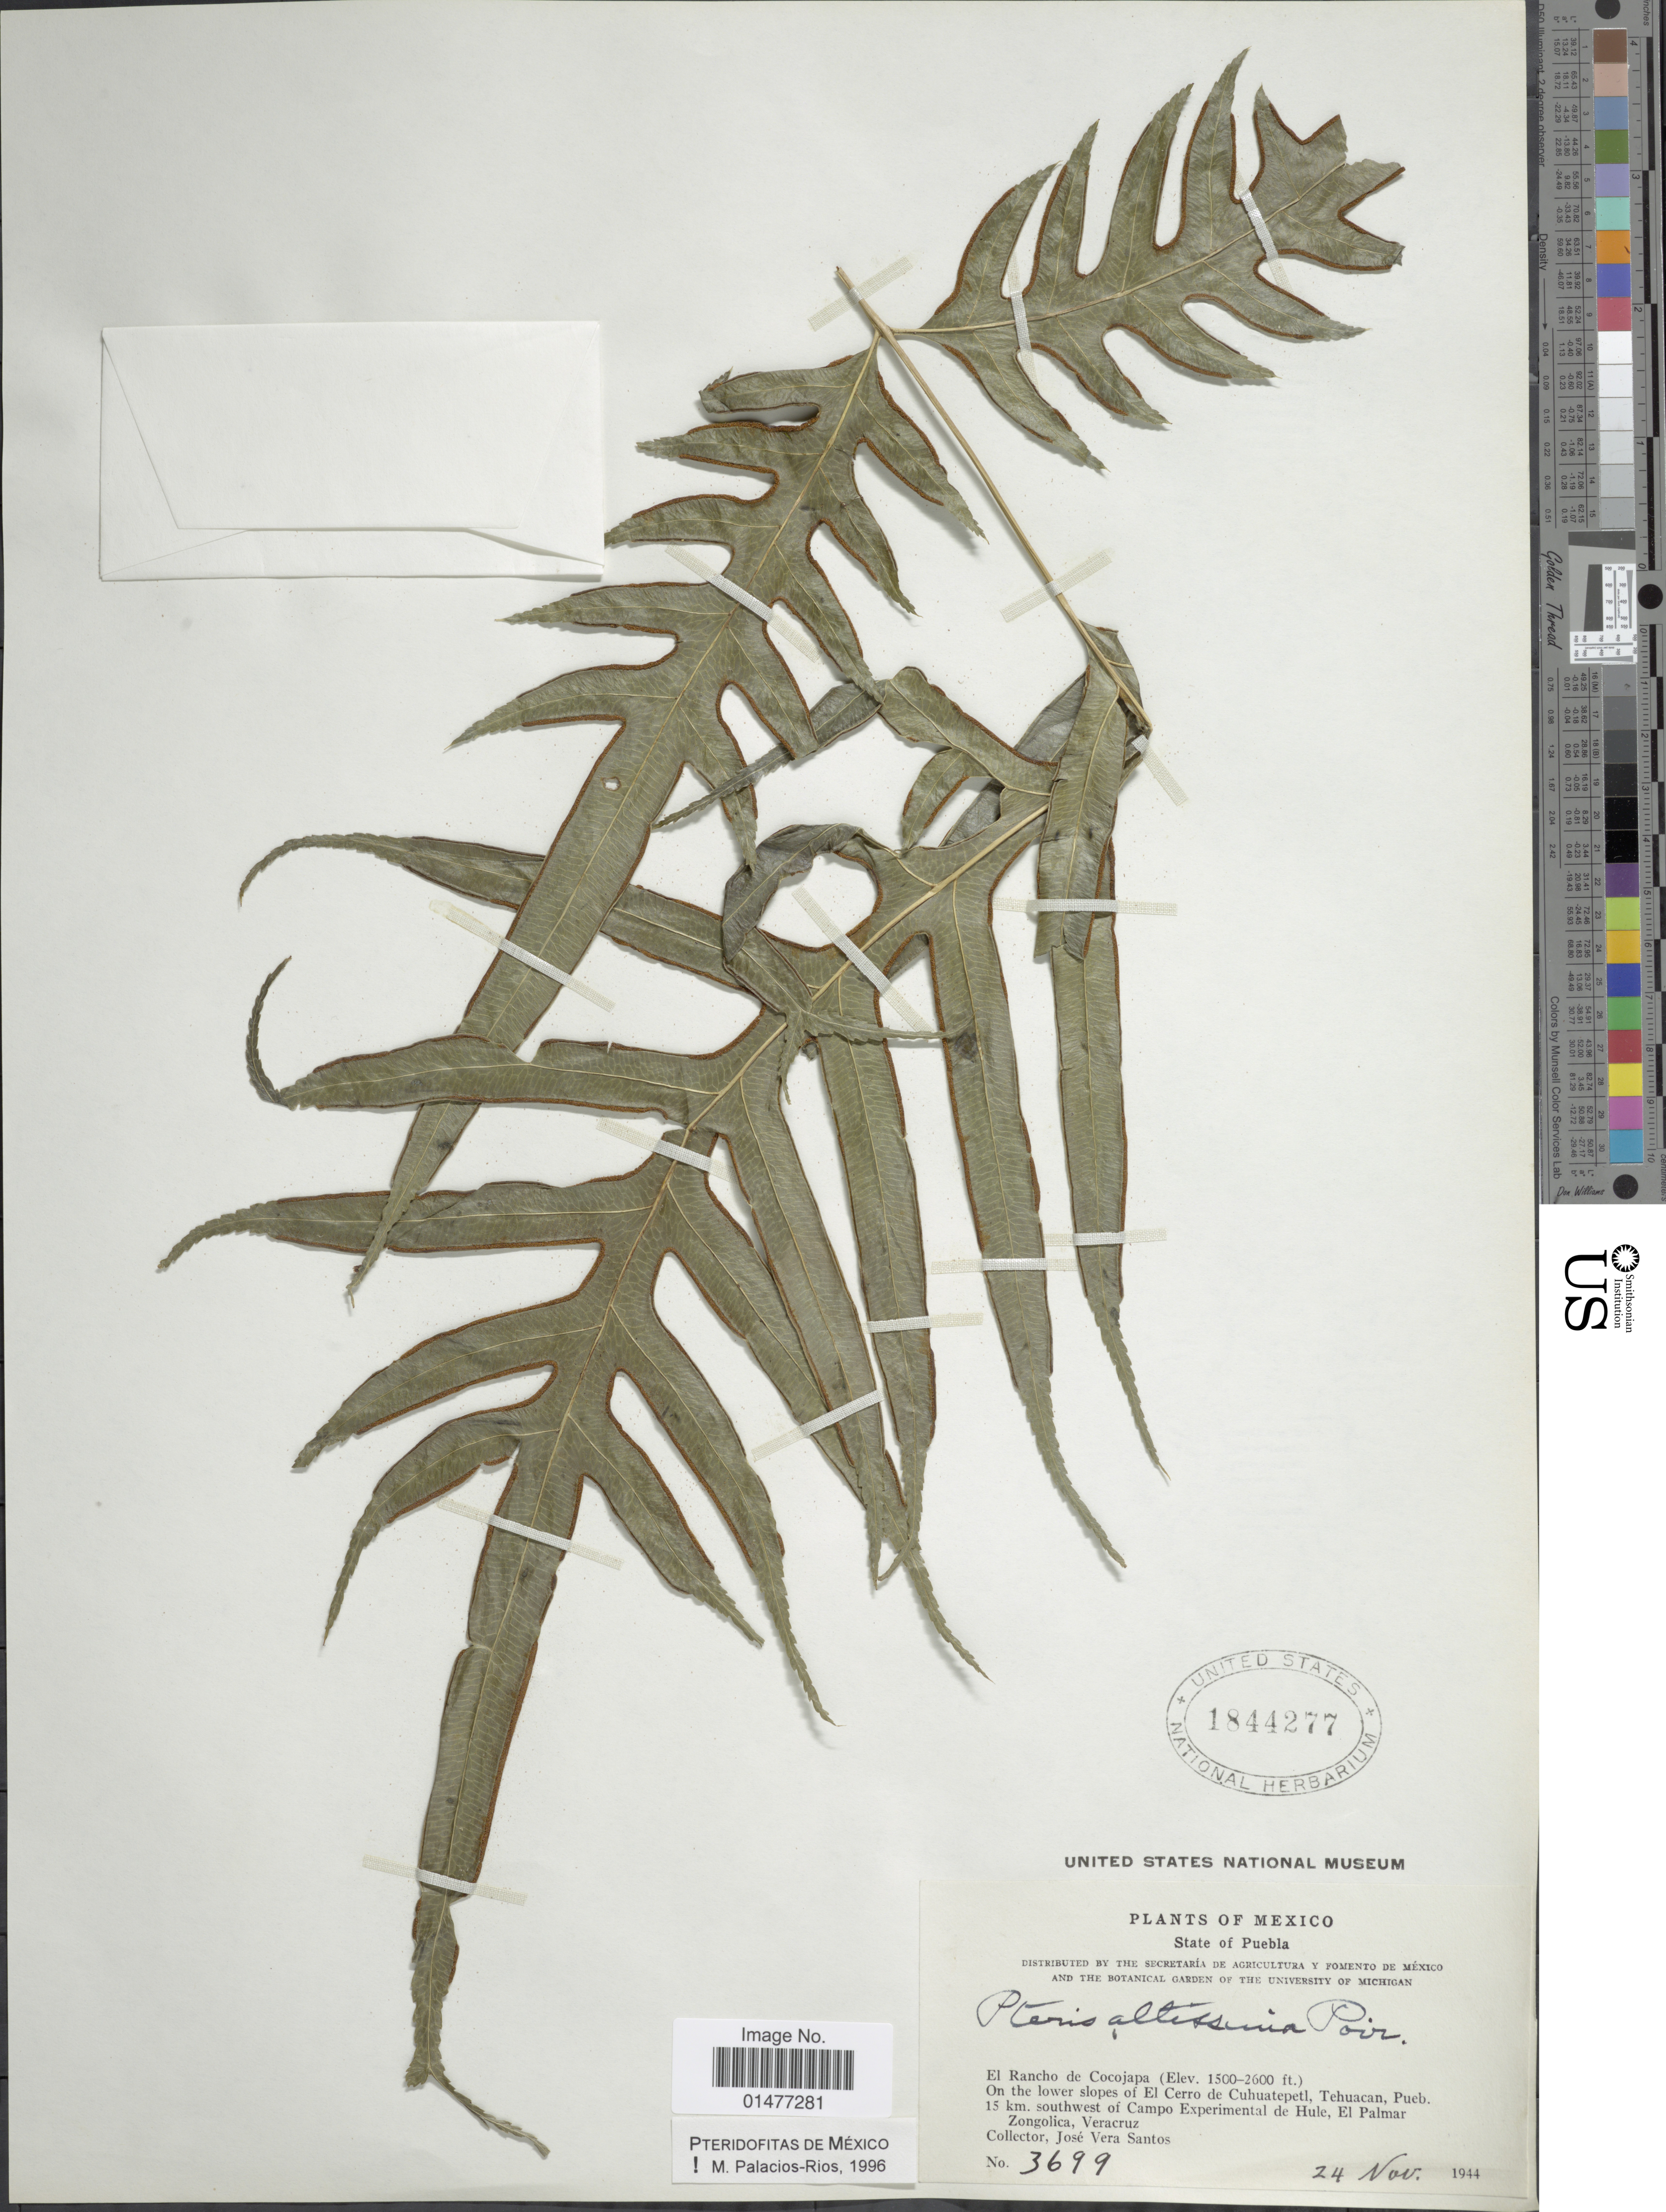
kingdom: Plantae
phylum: Tracheophyta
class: Polypodiopsida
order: Polypodiales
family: Pteridaceae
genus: Pteris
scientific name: Pteris altissima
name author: Poir.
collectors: J. V. Santos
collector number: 39699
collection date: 1944-11-24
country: Mexico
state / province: Puebla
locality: Plants of Mexico, El Rancho de Cocojapa, On the lower slopes of El Cerro de Cuhuatepetl, Tehuacan, Pueb. 15 km. southwest of Campo Experimental de Hule, El Palmar Zongolica, Veracruz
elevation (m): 457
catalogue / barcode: US 1844277